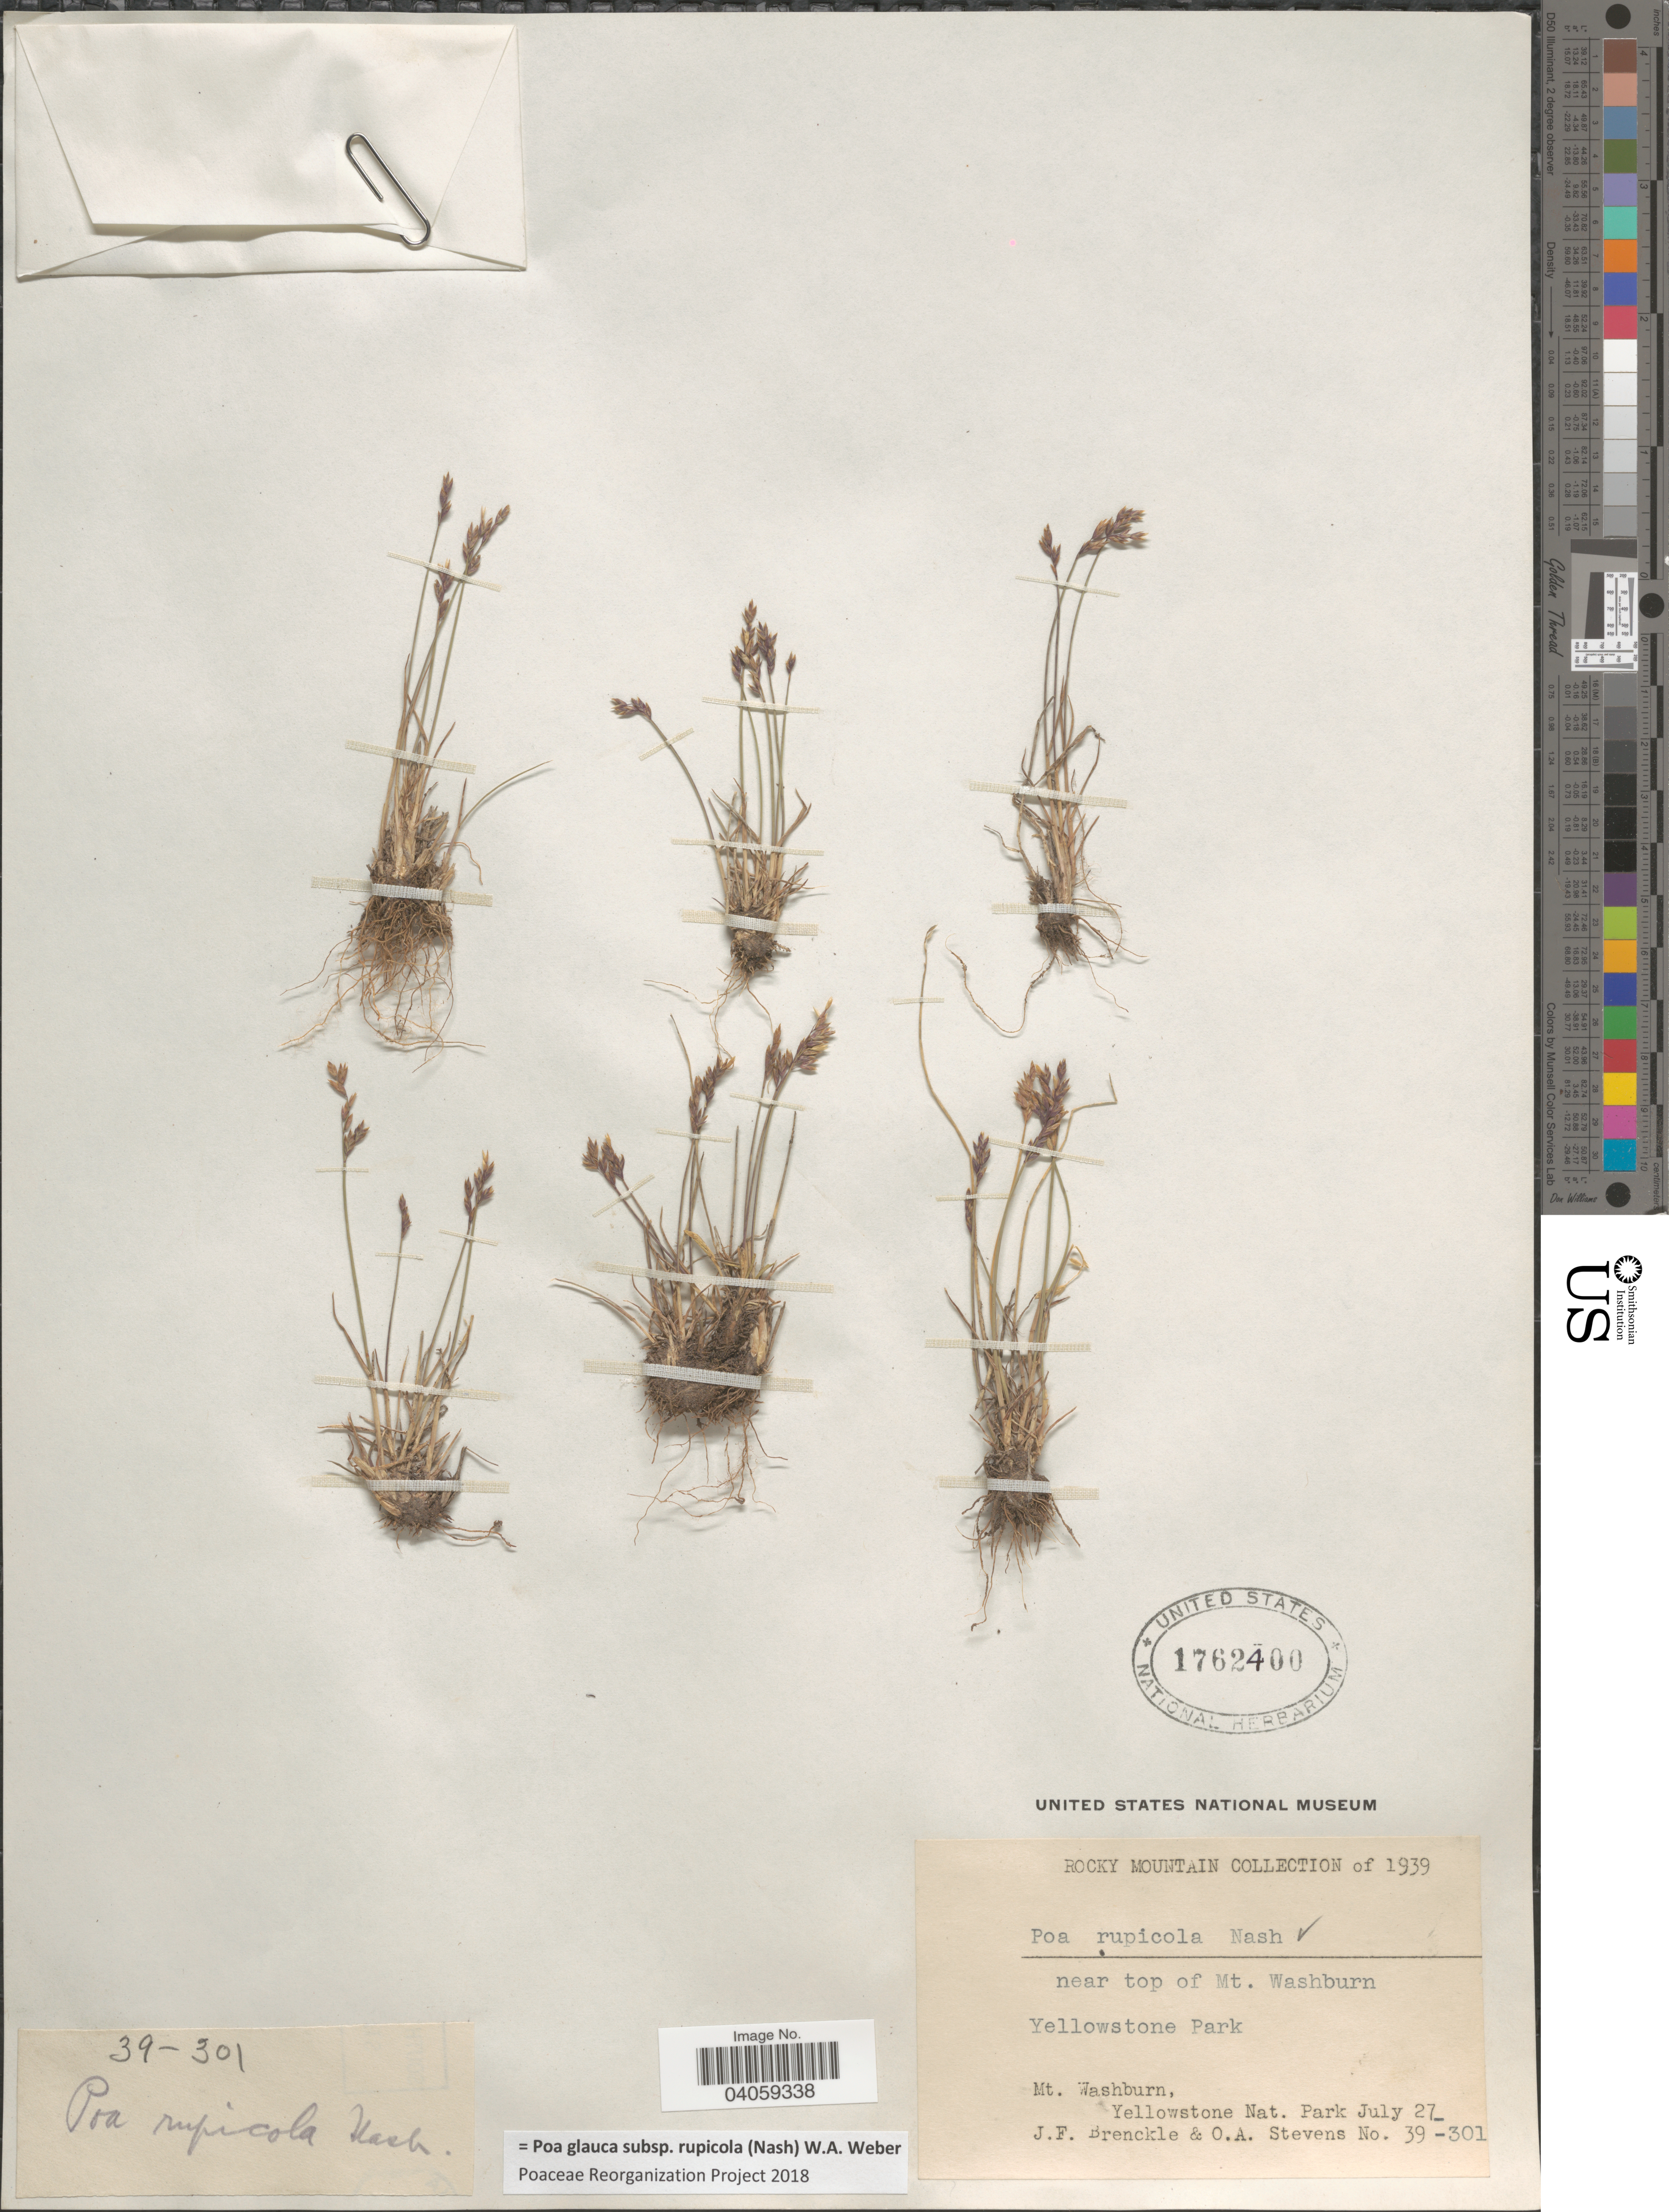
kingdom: Plantae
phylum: Tracheophyta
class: Liliopsida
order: Poales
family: Poaceae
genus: Poa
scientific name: Poa glauca subsp. rupicola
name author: (Nash) W.A. Weber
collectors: J. Brenckle & O. A. Stevens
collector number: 39-301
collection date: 1939-07-27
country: United States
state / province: Wyoming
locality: Rocky Mountain. Near top of Mt. Washburn. Yellowstone Park. Mt. Washburn, Yellowstone Nat. Park.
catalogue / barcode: US 1762400